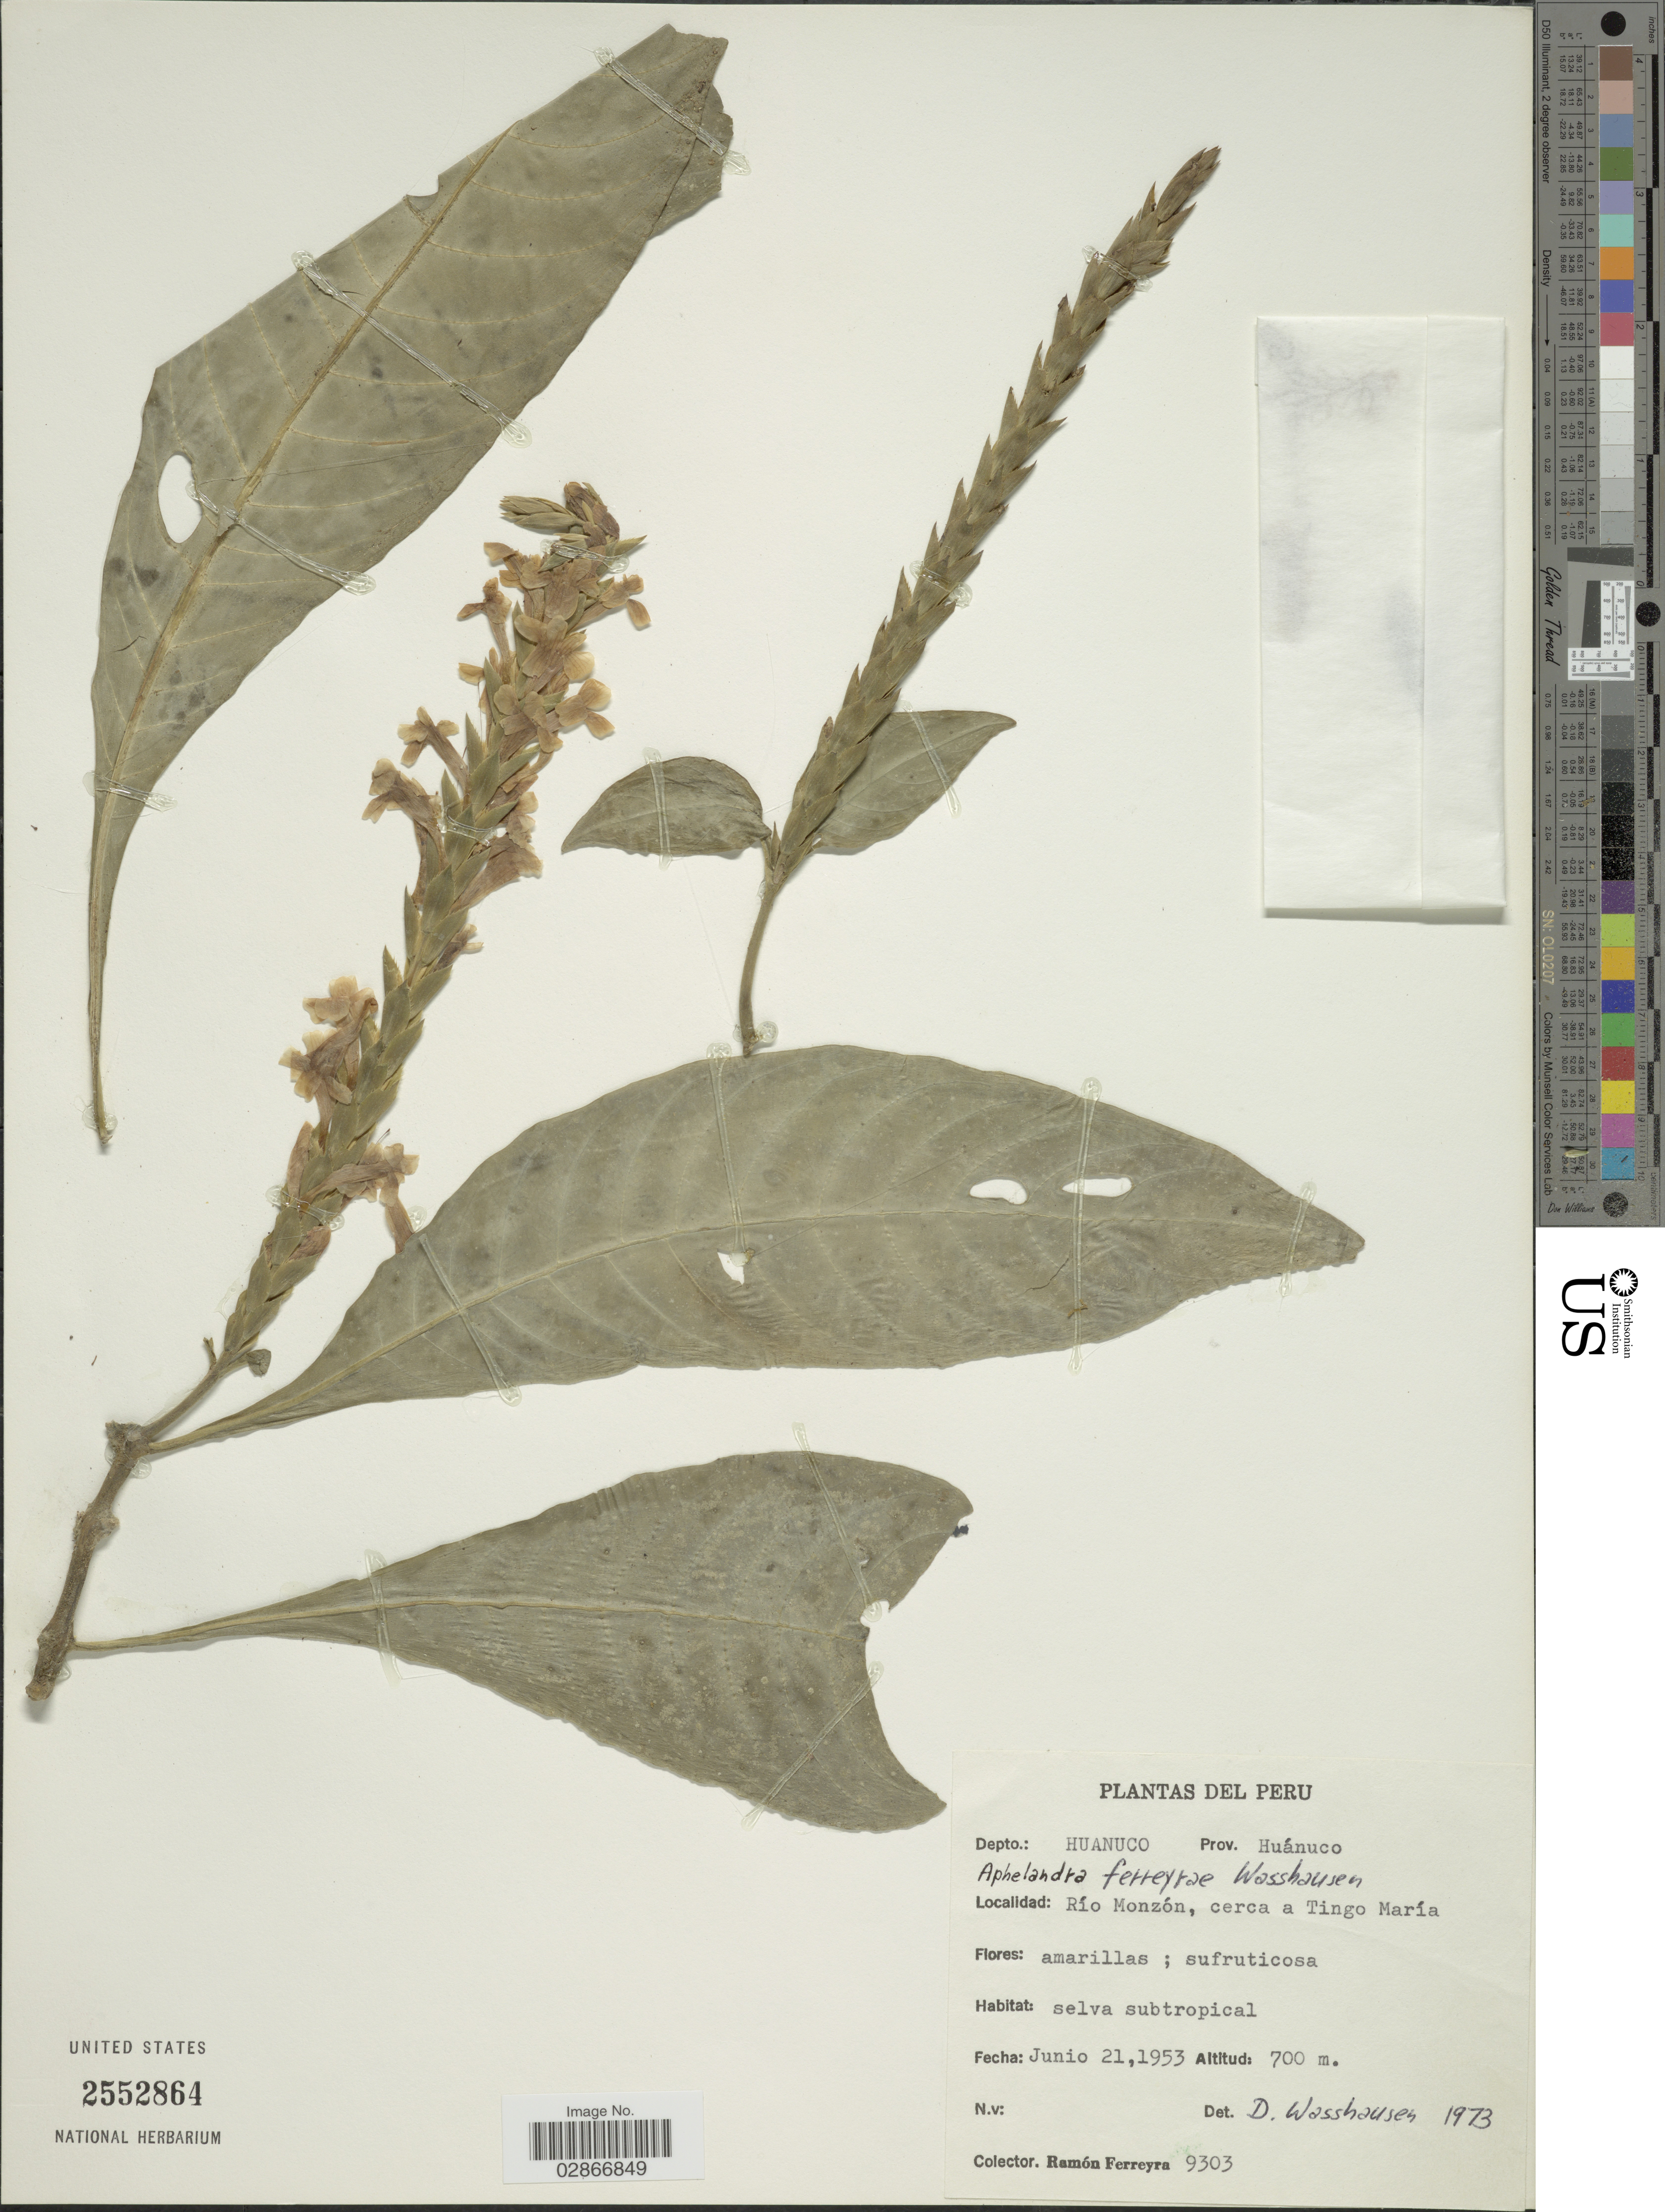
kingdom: Plantae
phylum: Tracheophyta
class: Magnoliopsida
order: Lamiales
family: Acanthaceae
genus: Aphelandra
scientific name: Aphelandra ferreyrae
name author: Wassh.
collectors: R. A. Ferreyra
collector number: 9303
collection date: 1953-06-21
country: Peru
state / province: Huánuco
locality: Depto. Huanuco, Río Monzón, cerca a Tingo María.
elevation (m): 700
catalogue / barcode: US 2552864